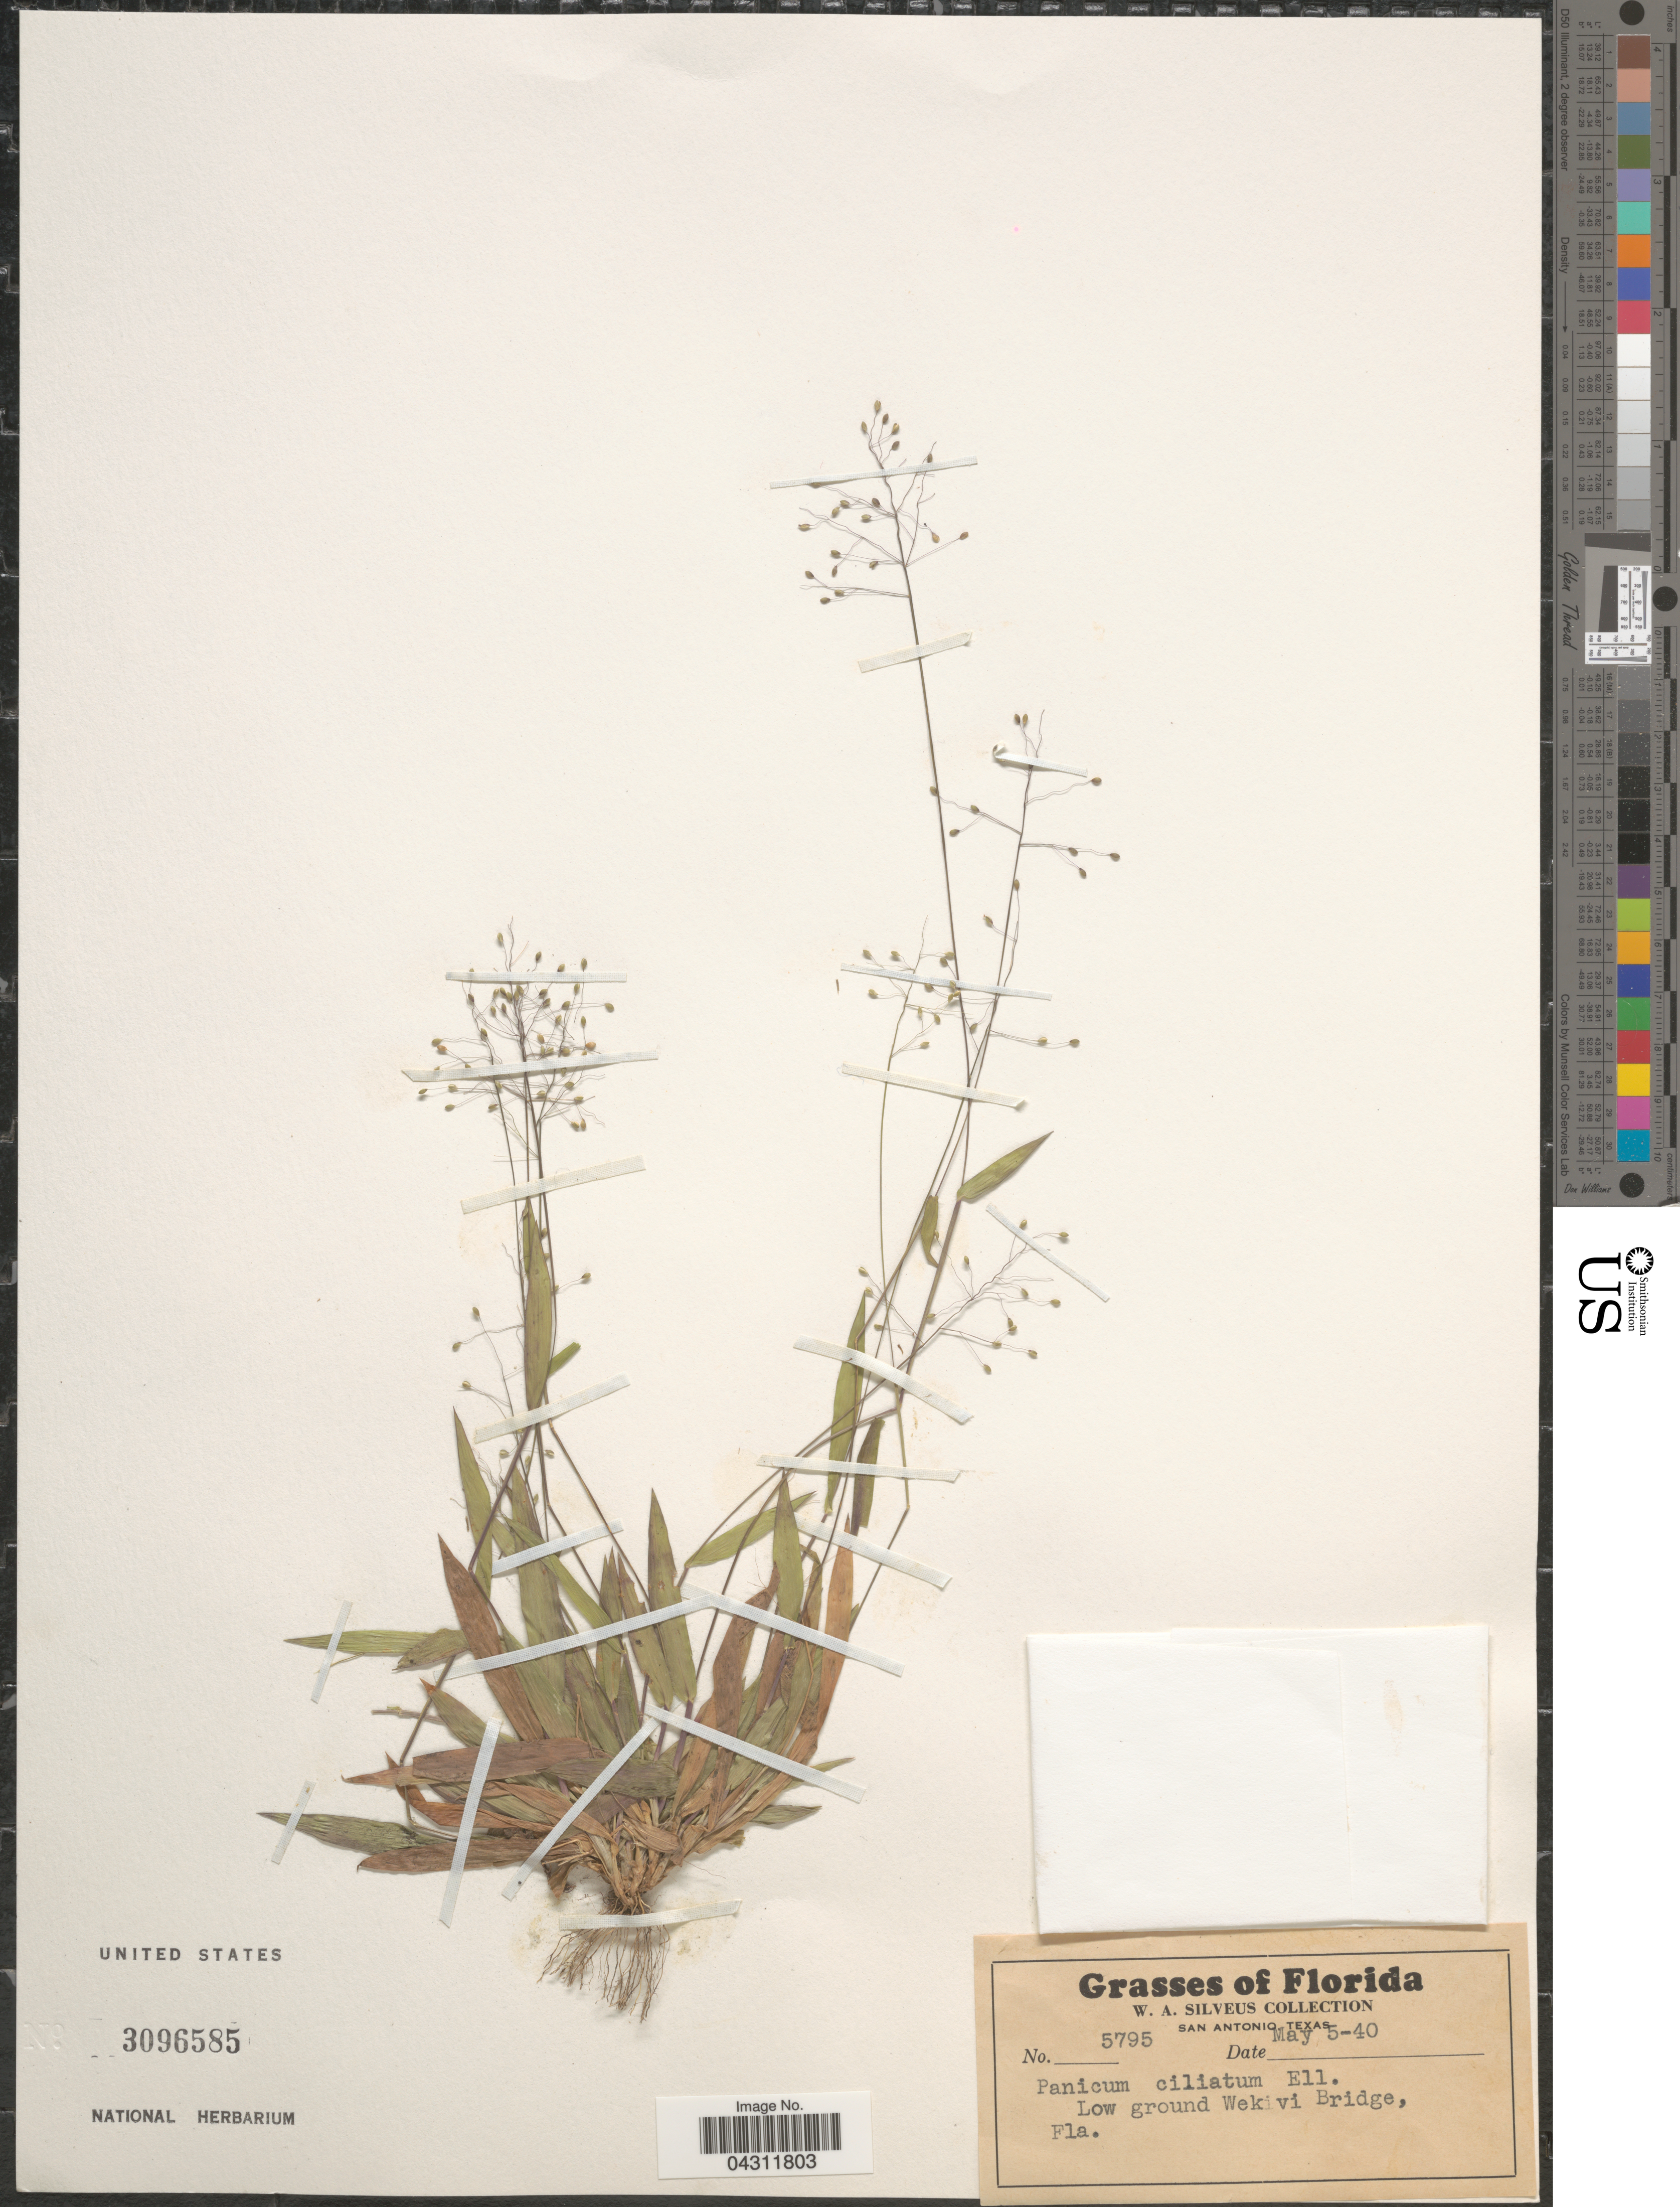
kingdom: Plantae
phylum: Tracheophyta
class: Liliopsida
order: Poales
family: Poaceae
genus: Dichanthelium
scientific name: Dichanthelium strigosum var. leucoblepharis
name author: (Trin.) Freckmann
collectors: W. Silveus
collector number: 5795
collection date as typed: Transcribed d/m/y: 5/5/40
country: United States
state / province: Florida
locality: Low ground Wekivi Bridge.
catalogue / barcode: US 3096585